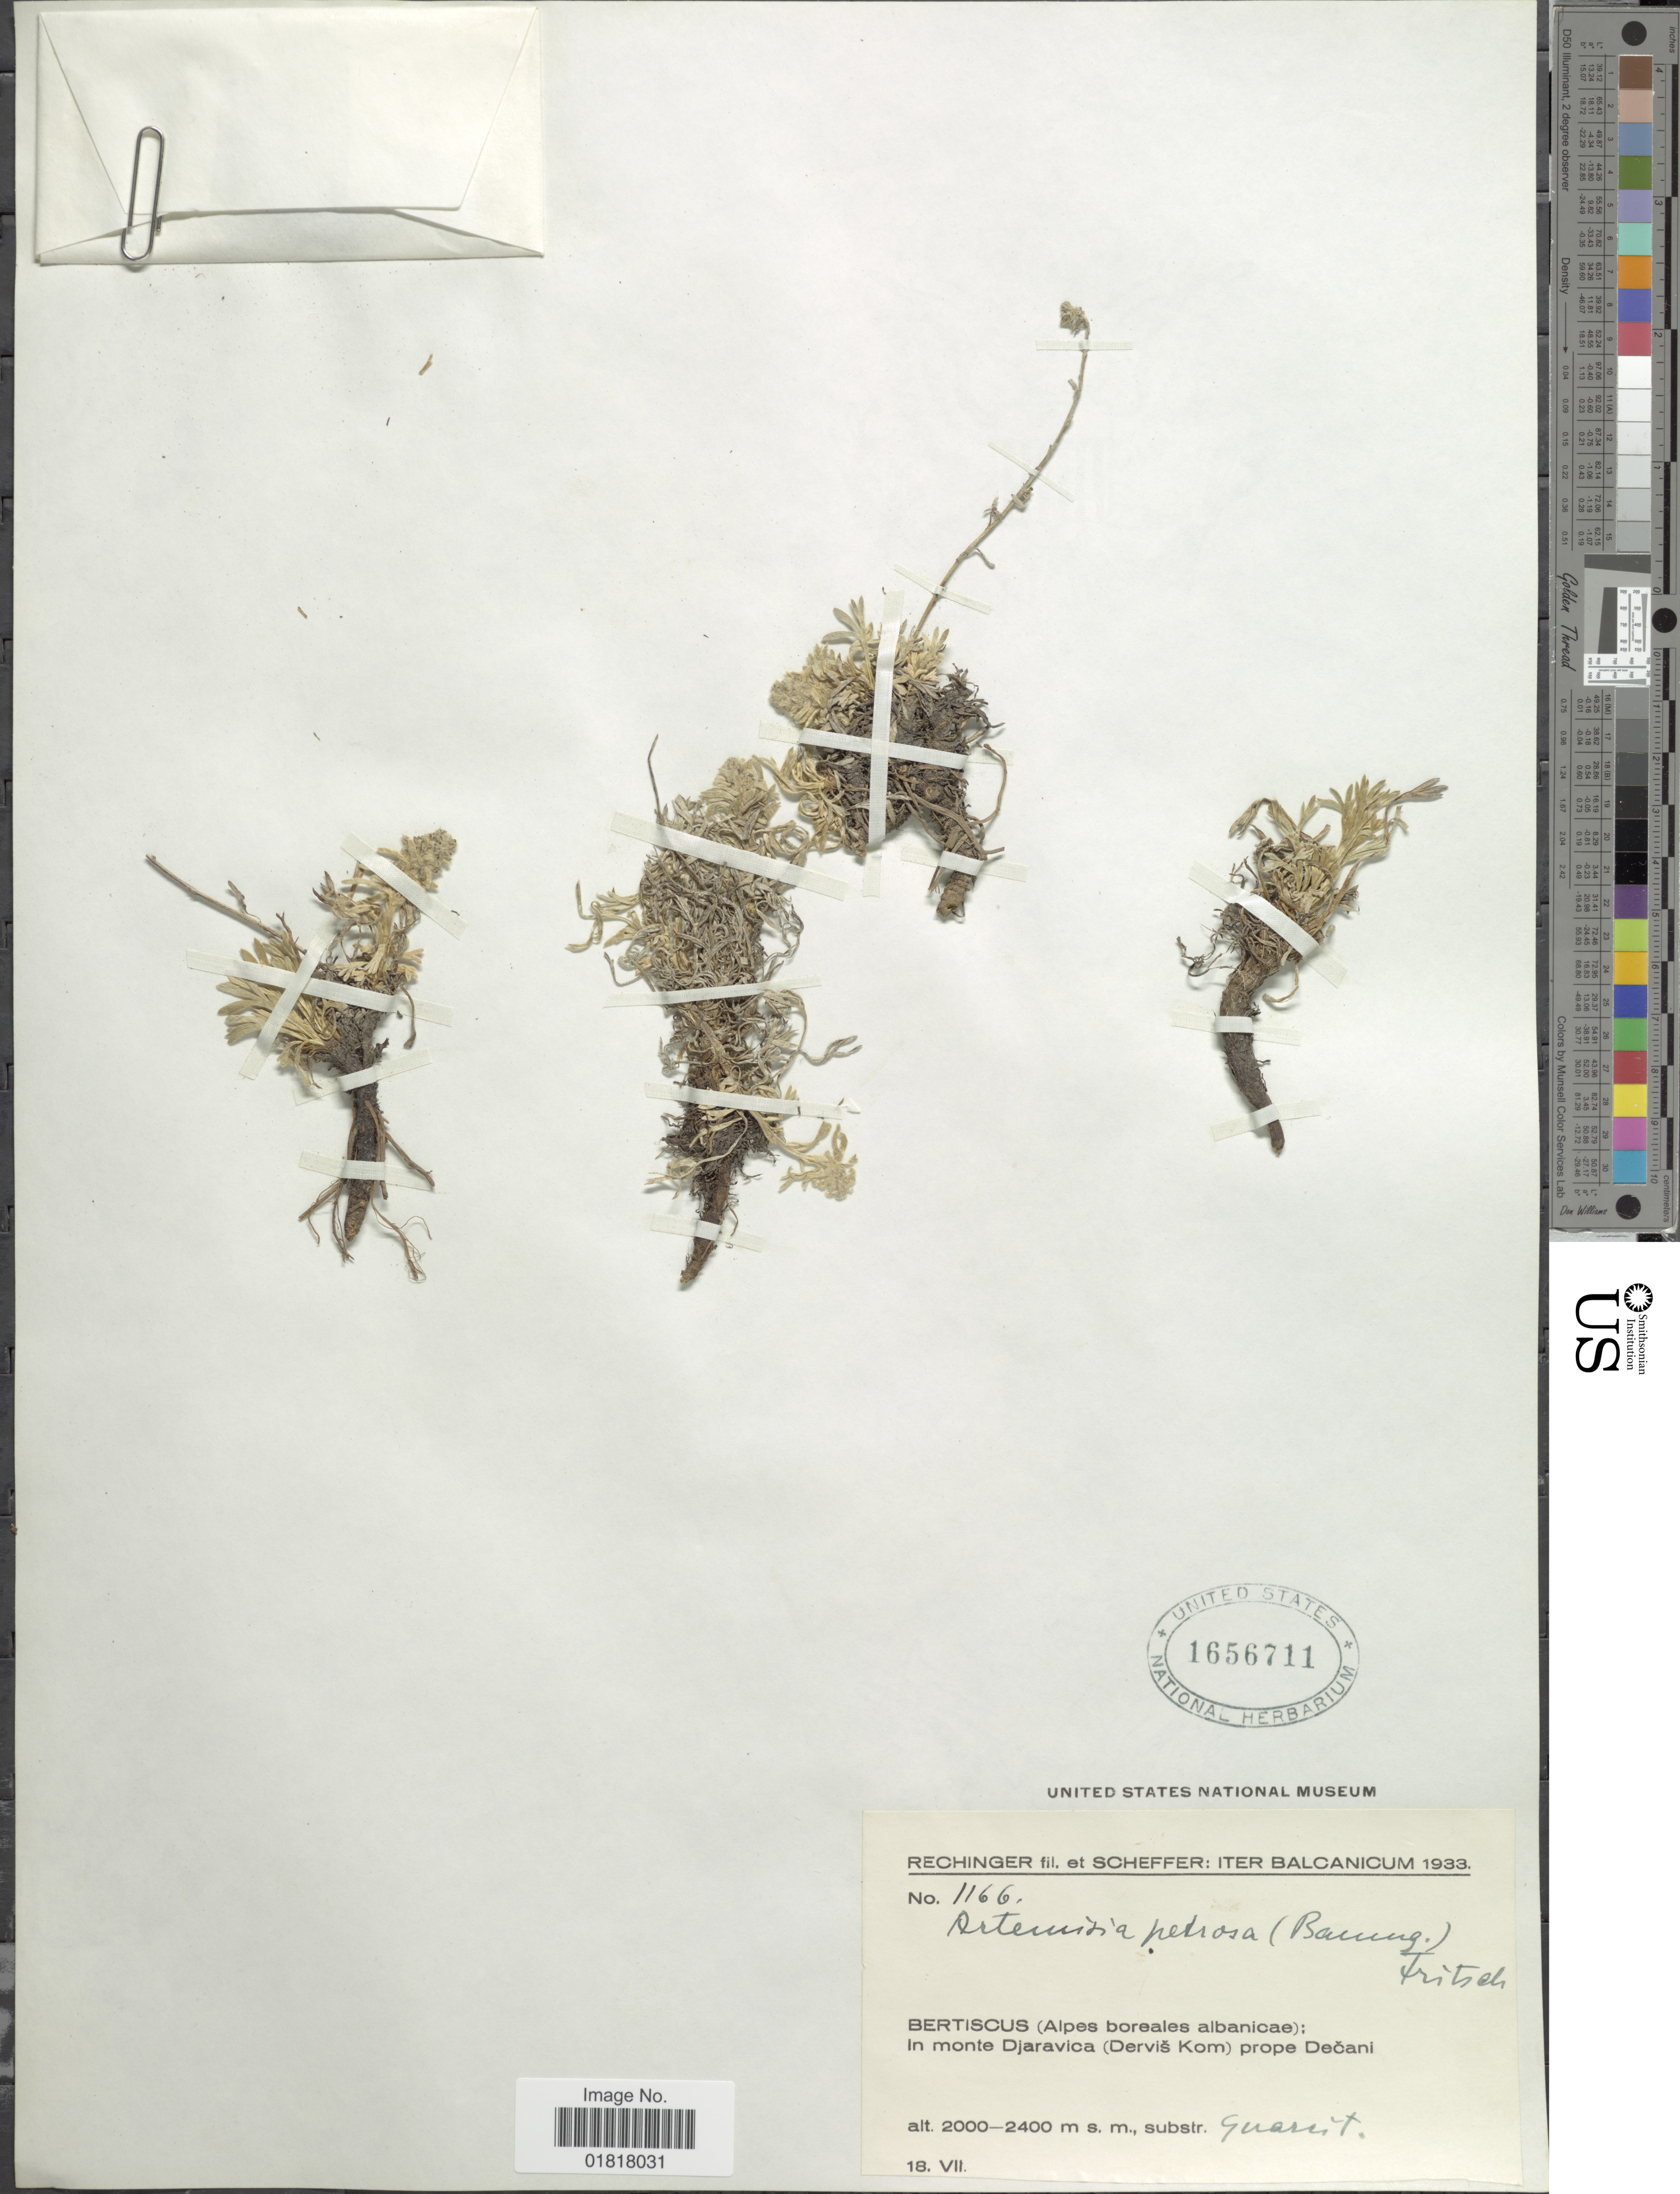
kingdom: Plantae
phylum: Tracheophyta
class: Magnoliopsida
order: Asterales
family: Asteraceae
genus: Artemisia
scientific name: Artemisia petrosa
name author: (Baumg.) Jan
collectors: -- Rechinger & Scheffer, --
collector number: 1166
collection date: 1933-07-18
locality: Balcanicum, Bertiscus (Alpes boreales albanicae); in monte Djaravica (Dervis Kom) prope Decani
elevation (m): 2000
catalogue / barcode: US 1656711